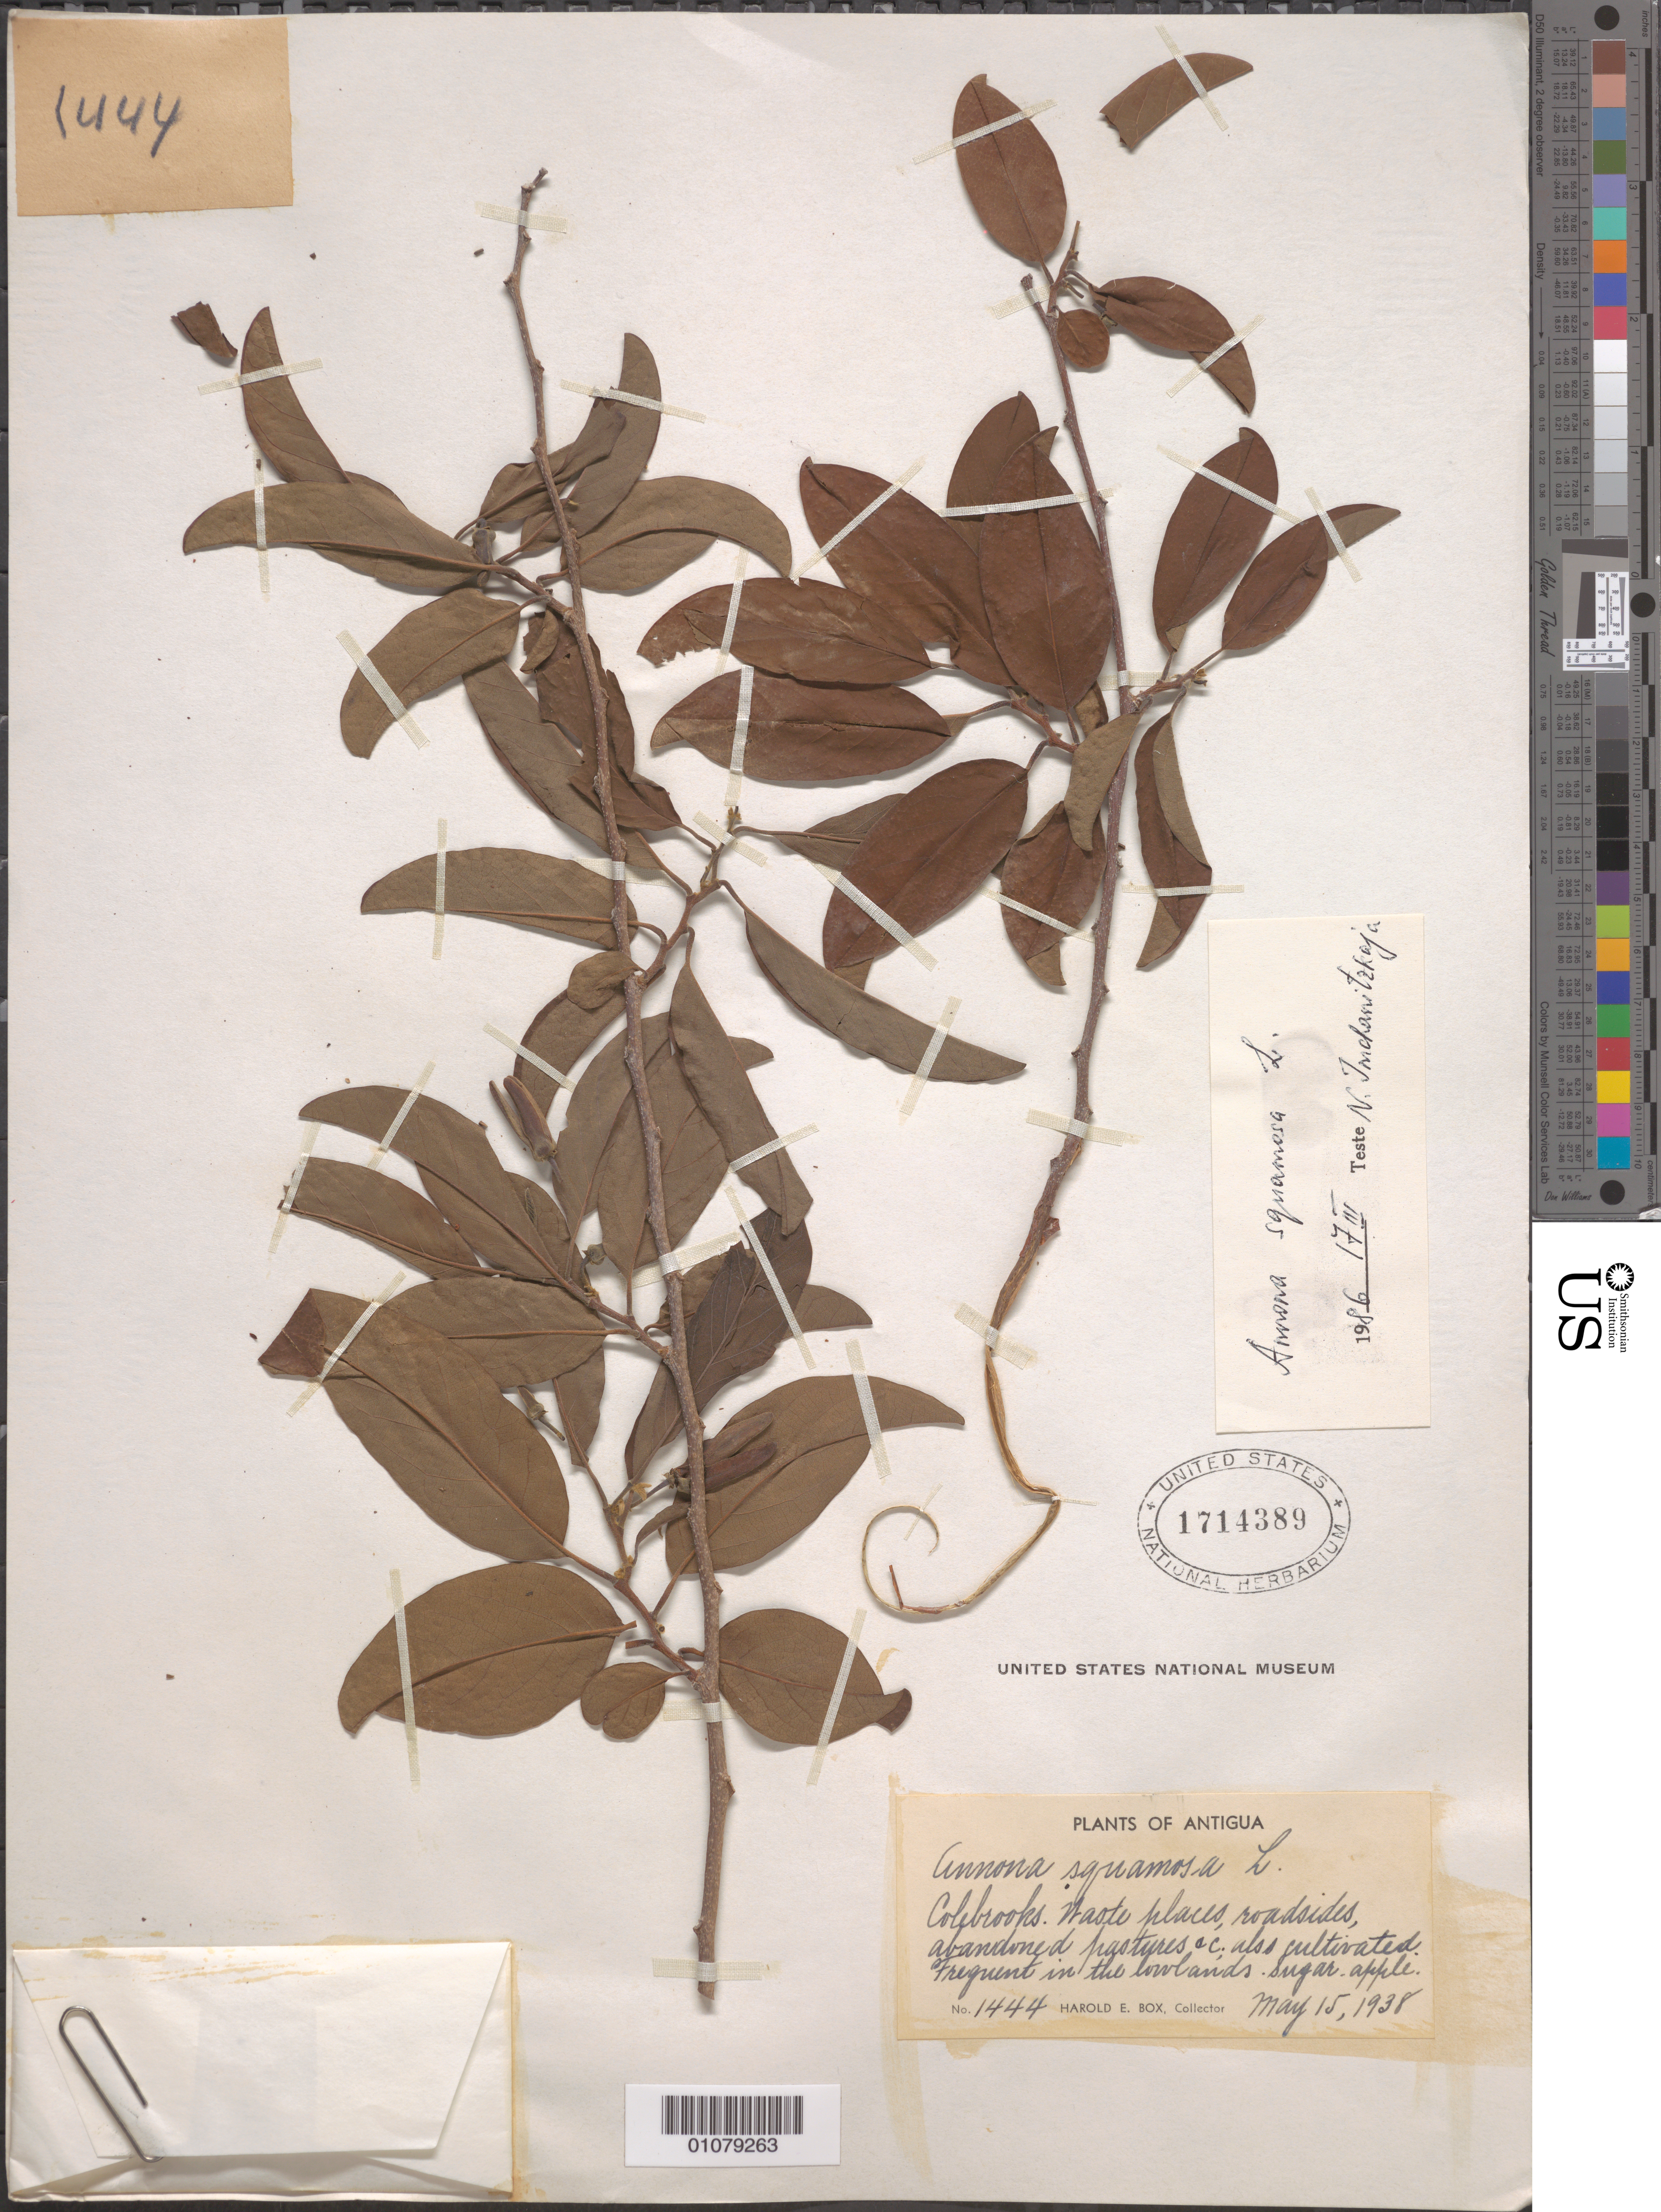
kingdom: Plantae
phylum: Tracheophyta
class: Magnoliopsida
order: Magnoliales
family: Annonaceae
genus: Annona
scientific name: Annona squamosa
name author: L.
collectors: H. E. Box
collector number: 1444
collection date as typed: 15 May 1938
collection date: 1938-05-15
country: Antigua and Barbuda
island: Antigua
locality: Colebrooks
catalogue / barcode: US 1714389